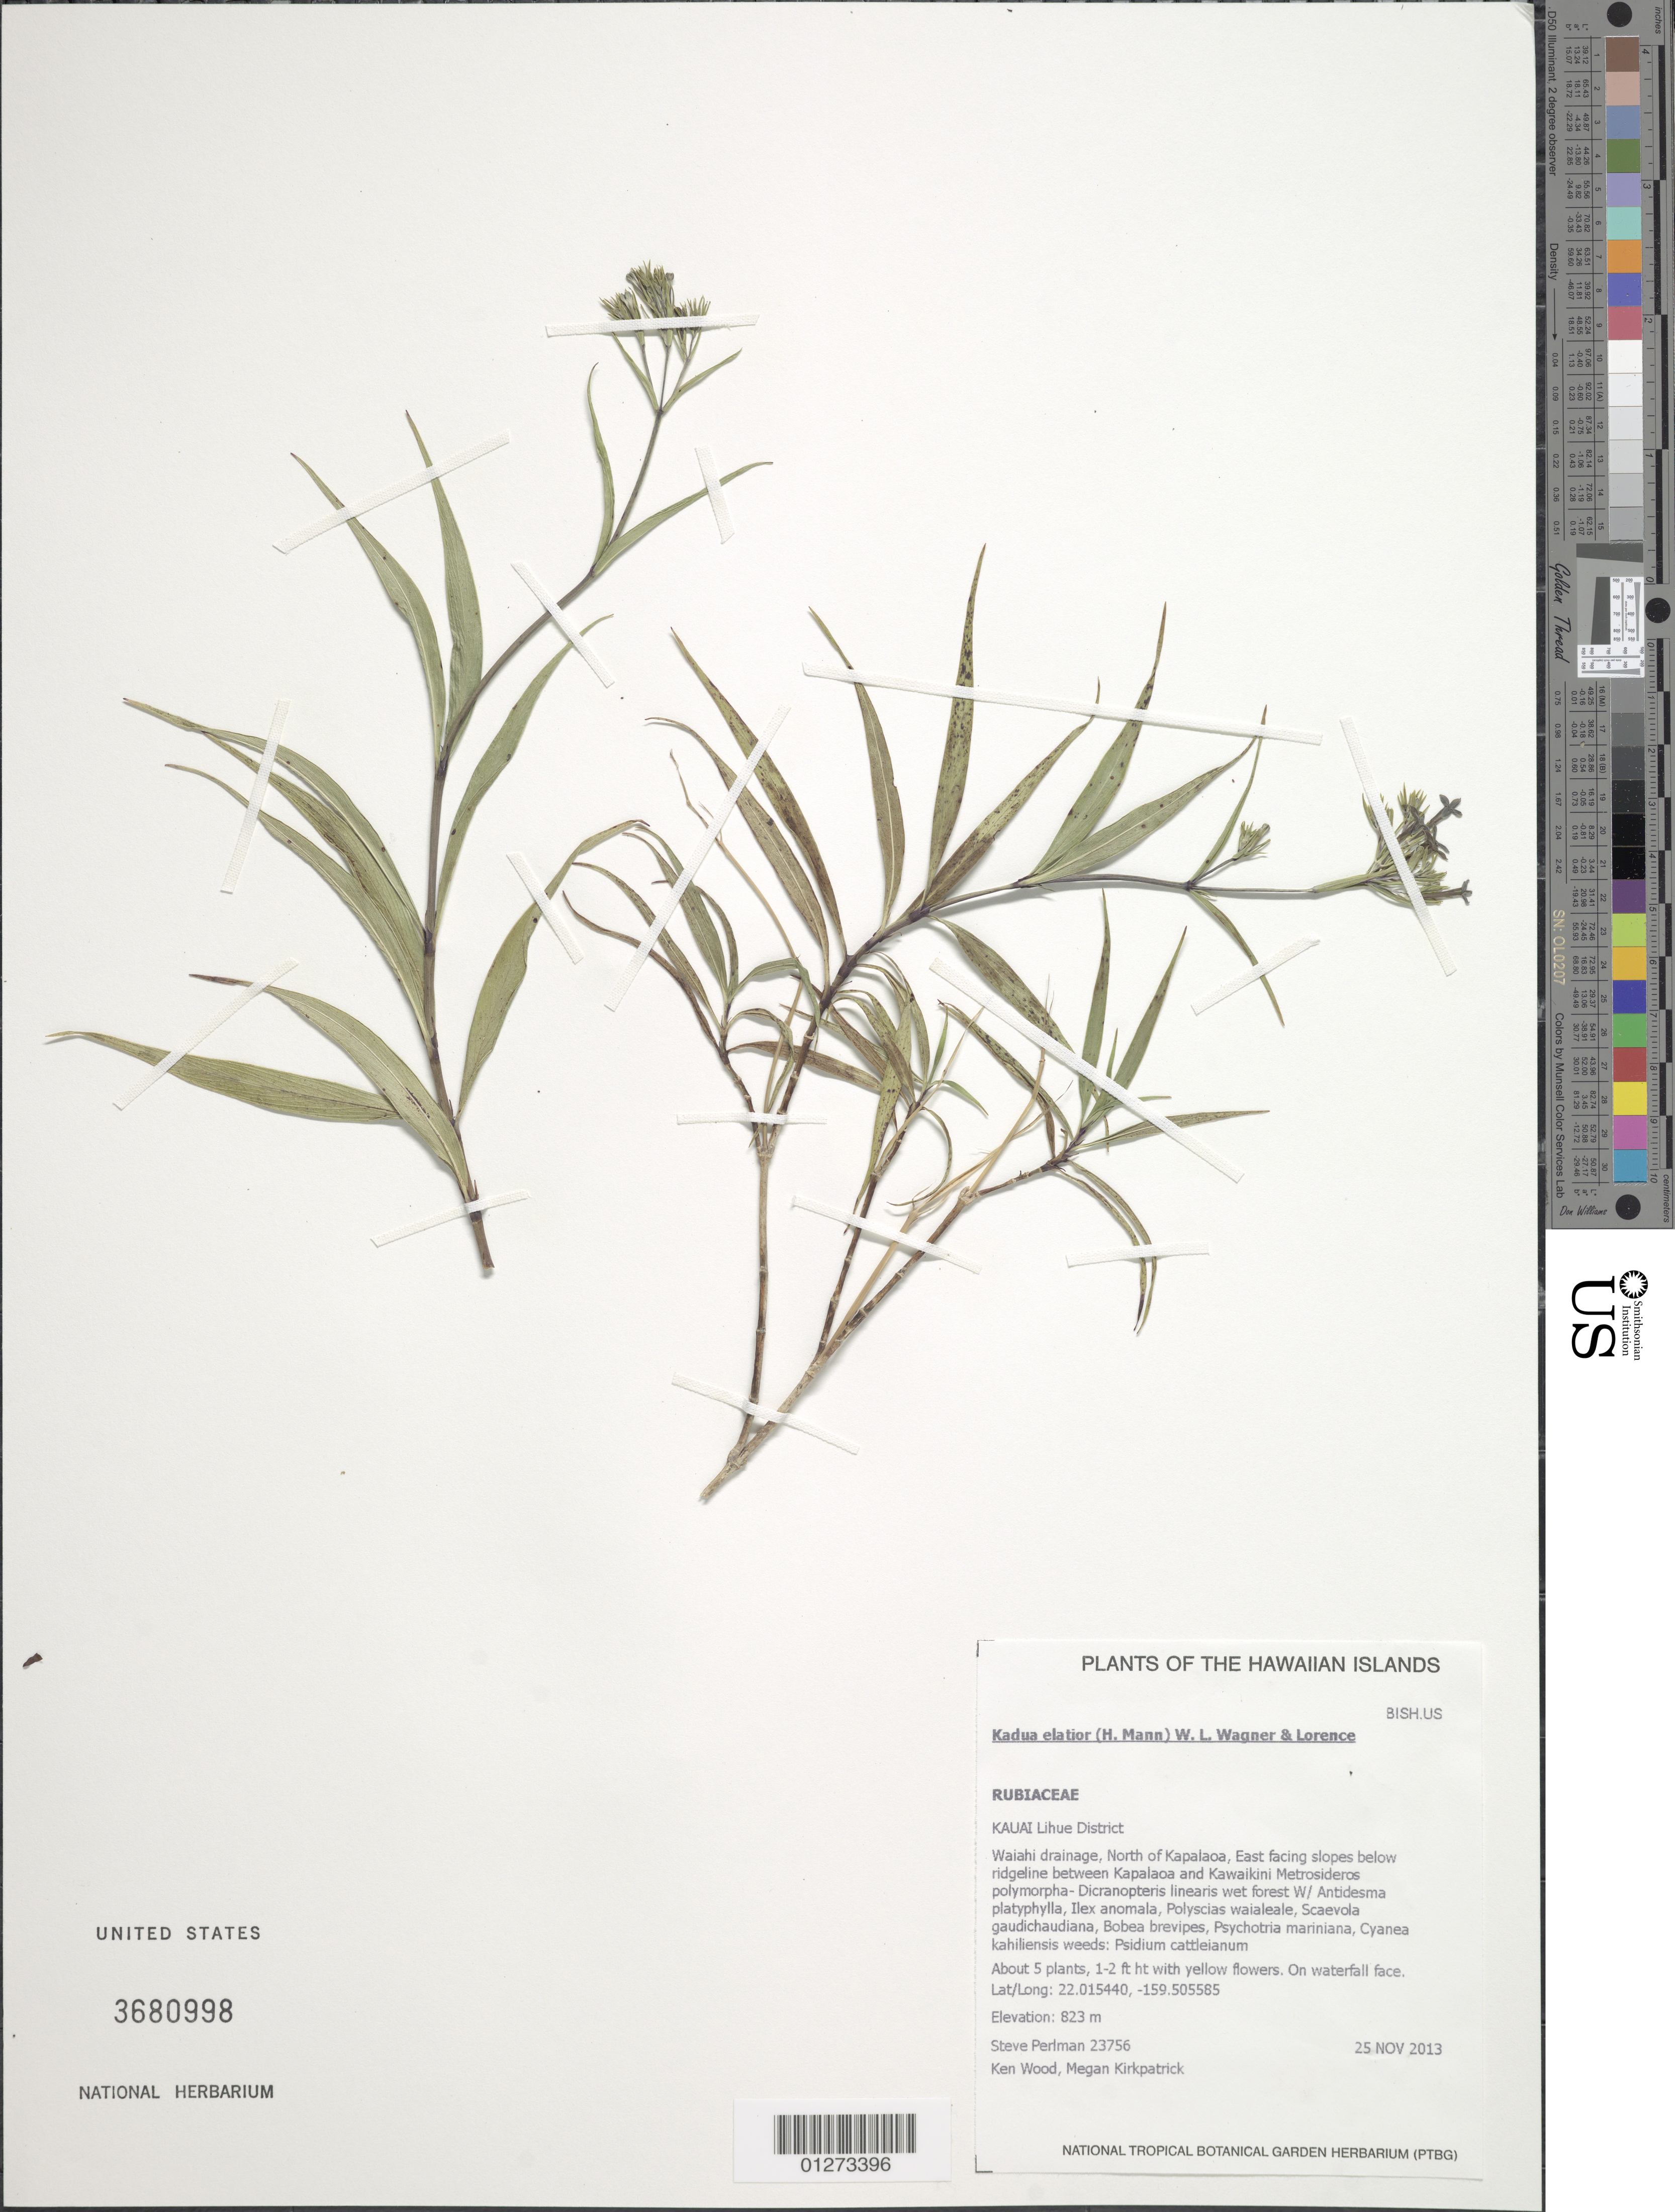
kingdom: Plantae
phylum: Tracheophyta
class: Magnoliopsida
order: Gentianales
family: Rubiaceae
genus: Kadua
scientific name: Kadua elatior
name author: (H. Mann) A. Heller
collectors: S. P. Perlman, K. R. Wood & M. Kirkpatrick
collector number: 23756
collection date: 2013-11-25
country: United States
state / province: Hawaii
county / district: Kaui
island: Kaua'i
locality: Waiahi Drainage, North of Kapalaoa, east facing slopes below ridgeline between Kapalaoa and Kawaikini.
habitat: Wet forest, on waterfall face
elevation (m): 823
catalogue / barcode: US 3680998